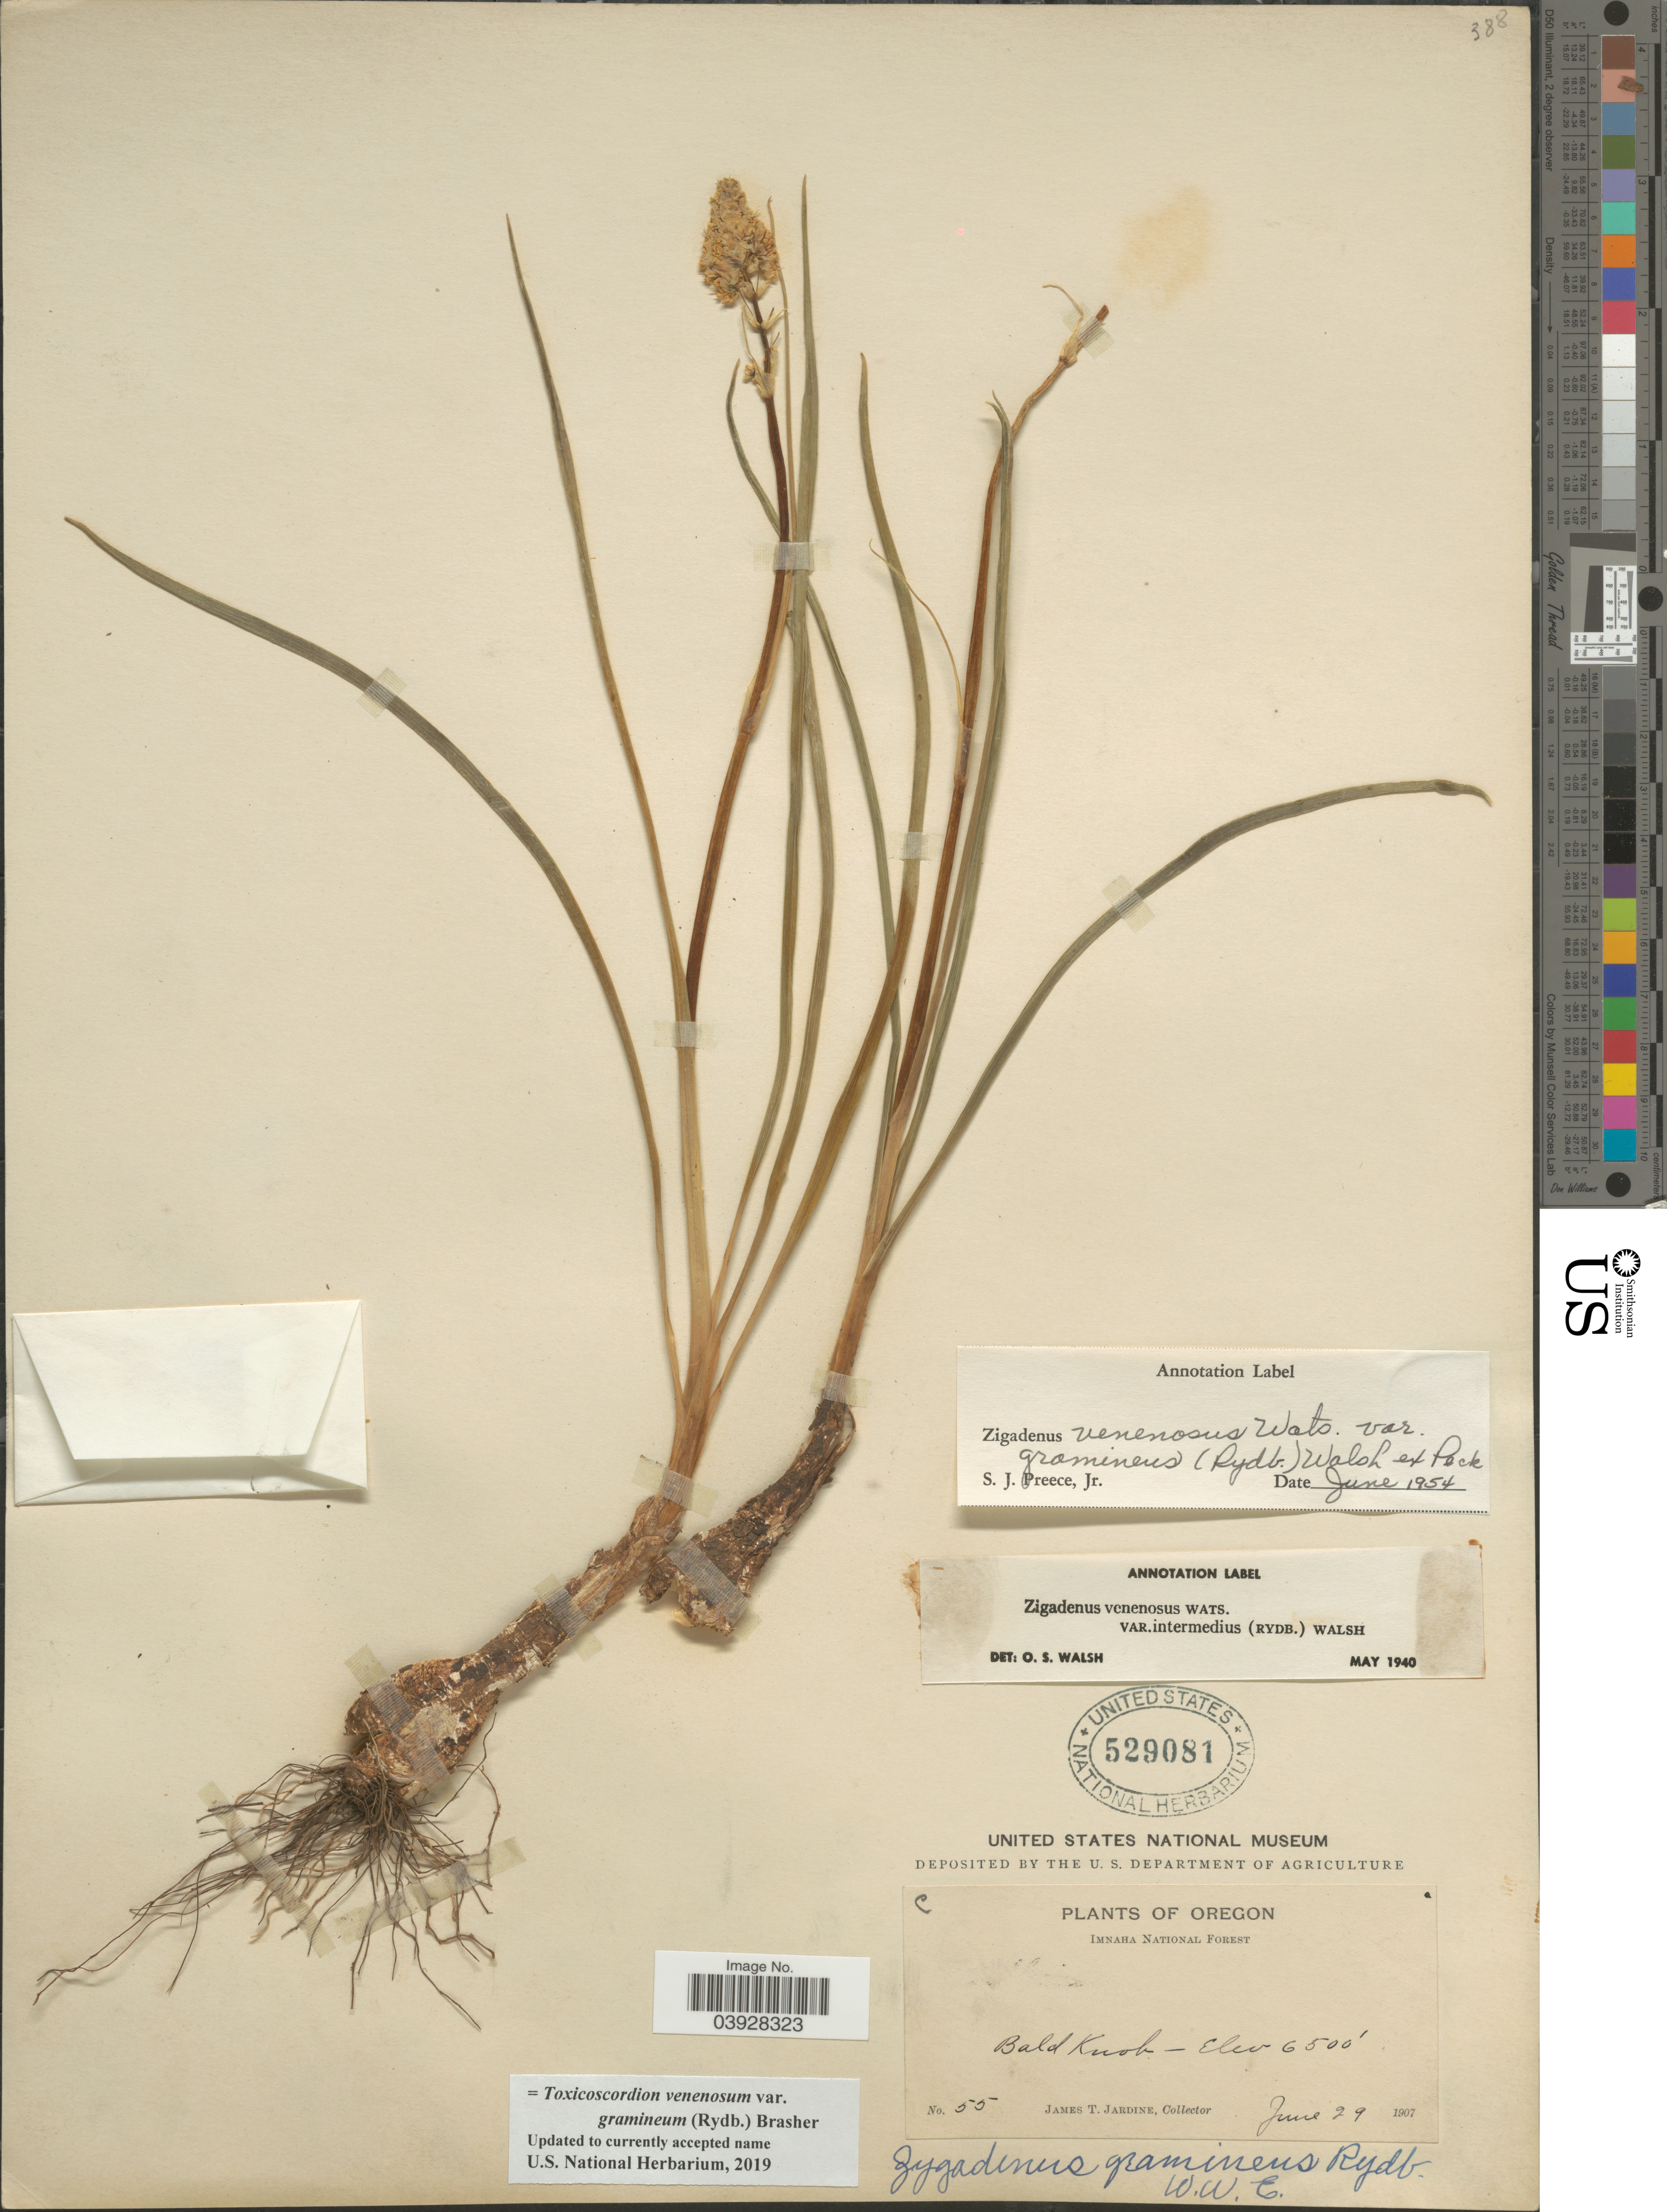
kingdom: Plantae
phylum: Tracheophyta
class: Liliopsida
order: Liliales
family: Melanthiaceae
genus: Toxicoscordion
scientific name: Toxicoscordion venenosum var. gramineum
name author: (Rydb.) Brasher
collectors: J. T. Jardine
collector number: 55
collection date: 1907-06-29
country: United States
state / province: Oregon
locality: Imnaha National Forest, Bald Knob.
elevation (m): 1981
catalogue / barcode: US 529081